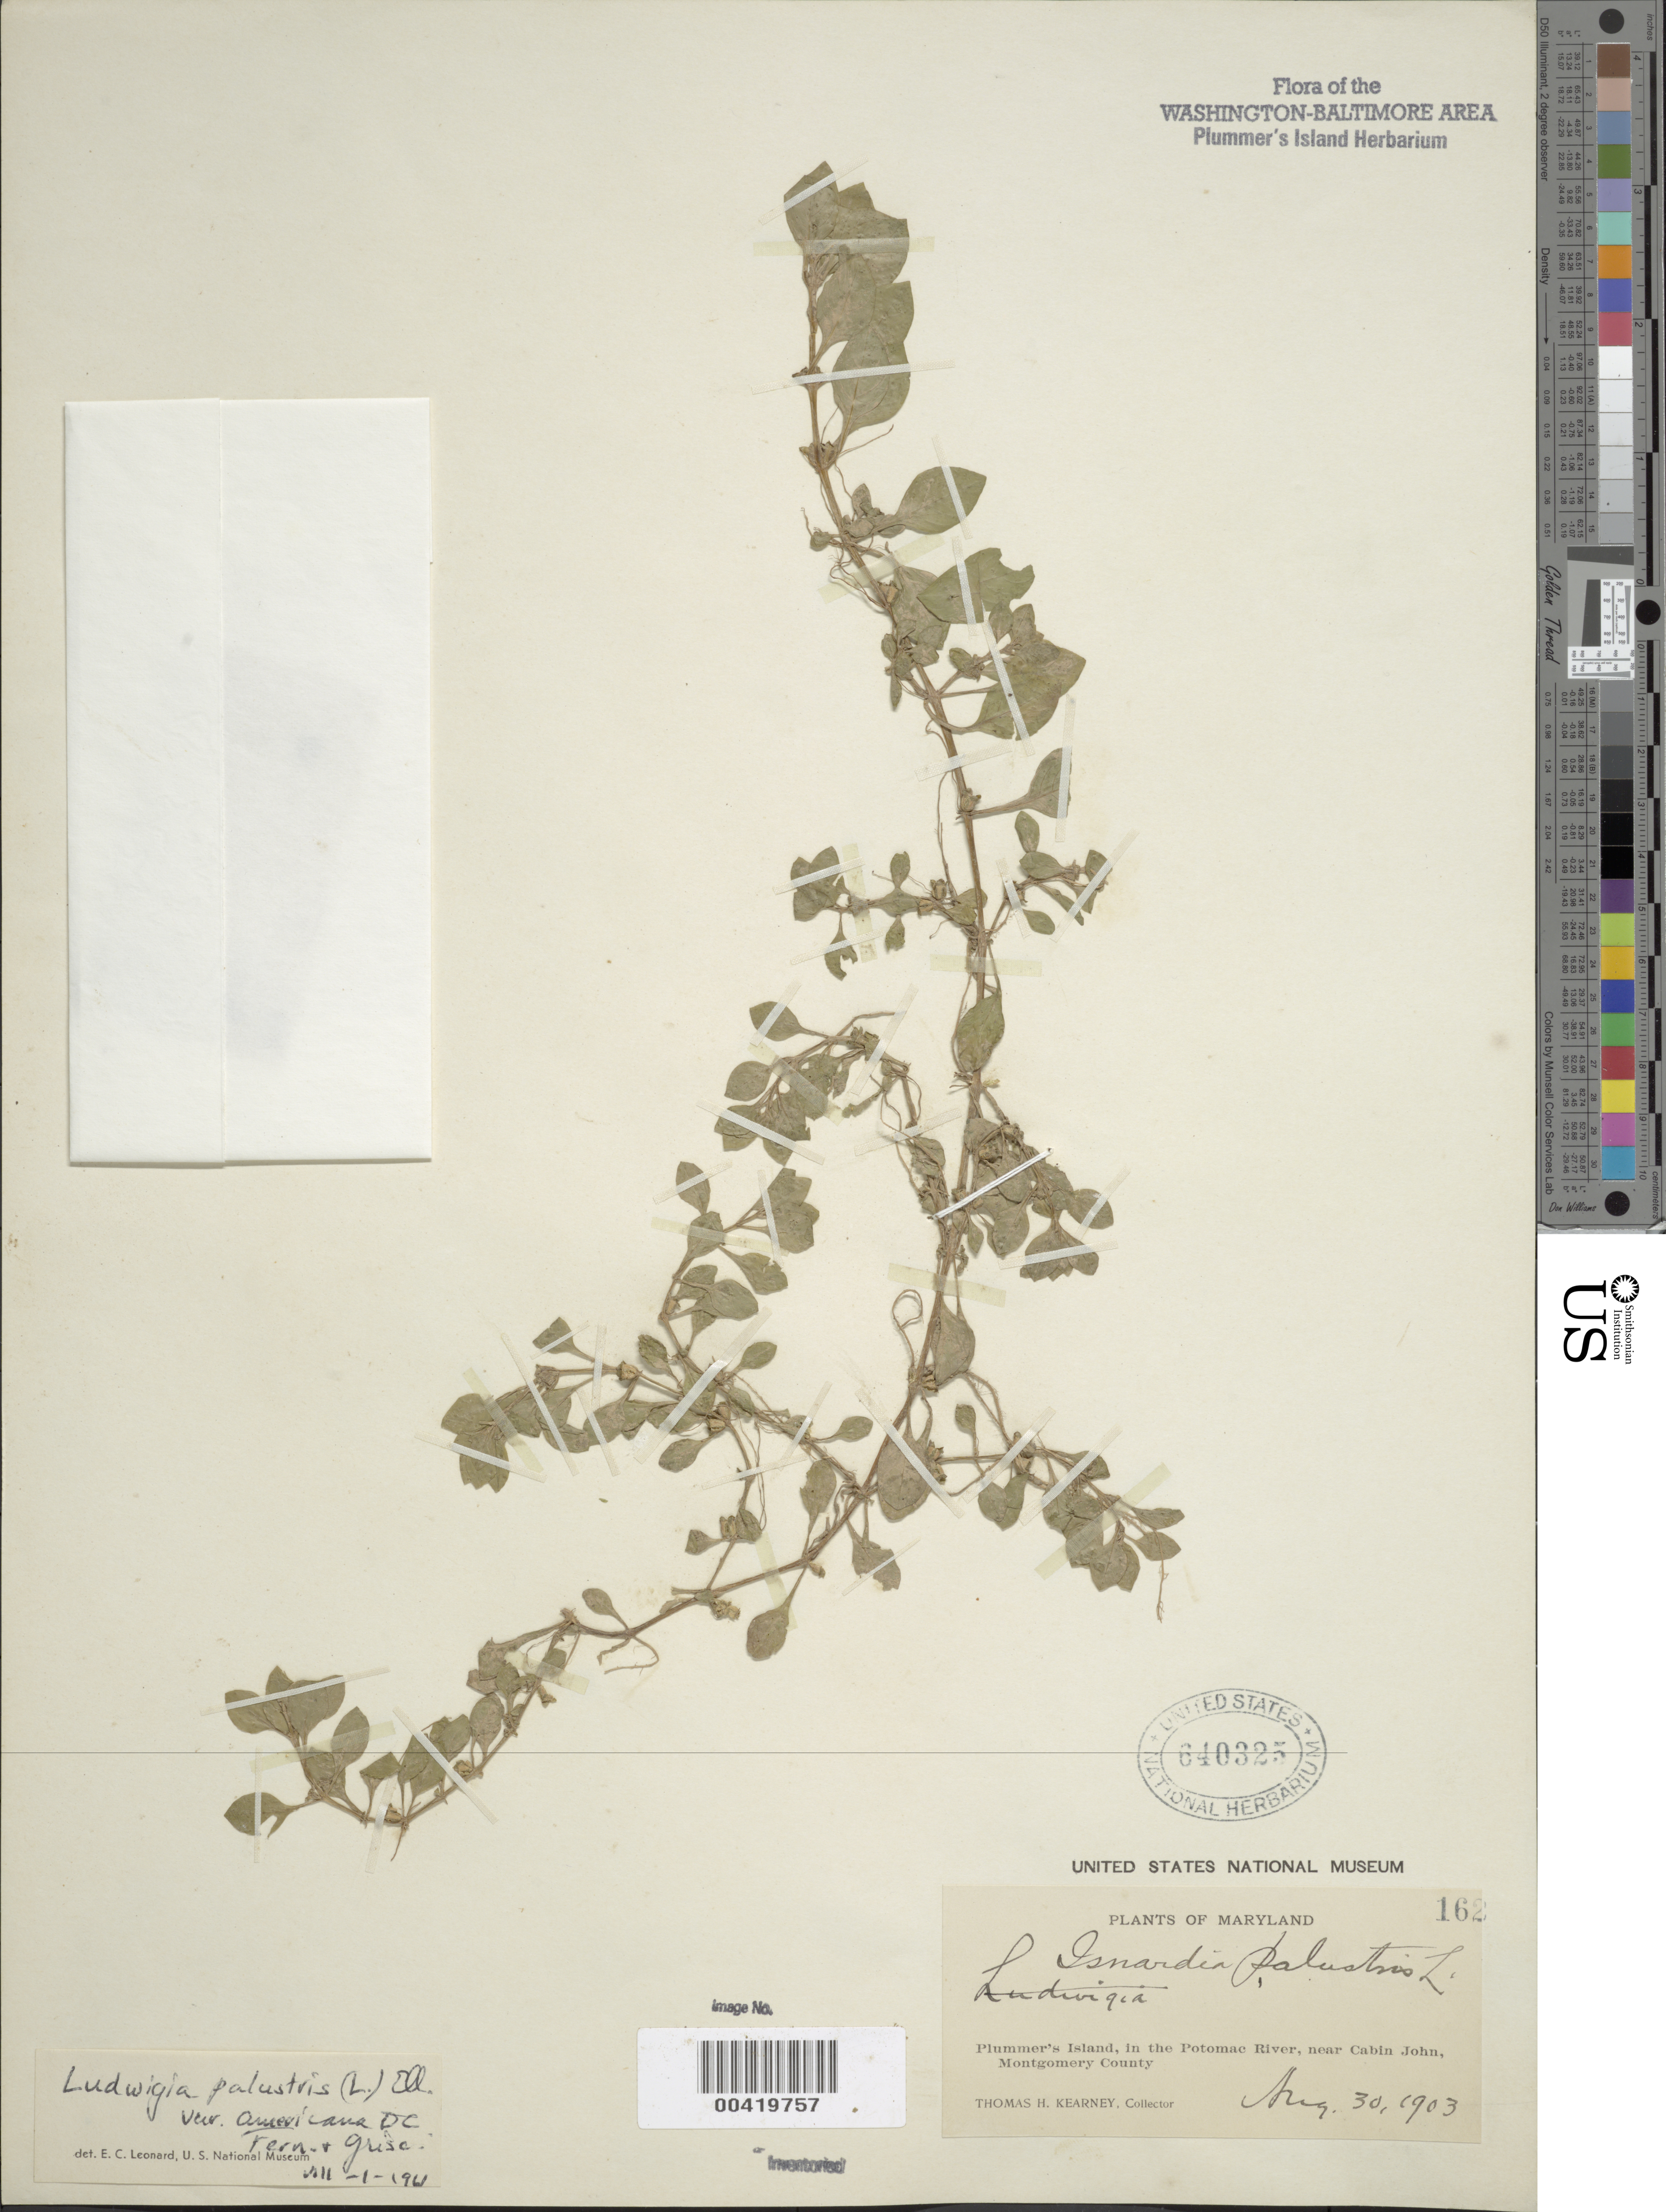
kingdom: Plantae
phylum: Tracheophyta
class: Magnoliopsida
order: Myrtales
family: Onagraceae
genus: Ludwigia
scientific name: Ludwigia palustris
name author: (L.) Elliott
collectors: T. H. Kearney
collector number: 162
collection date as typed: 30 Aug 1903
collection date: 1903-08-30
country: United States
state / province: Maryland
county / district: Montgomery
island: Plummers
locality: Plummer's Island C. & O. Canal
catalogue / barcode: US 640325